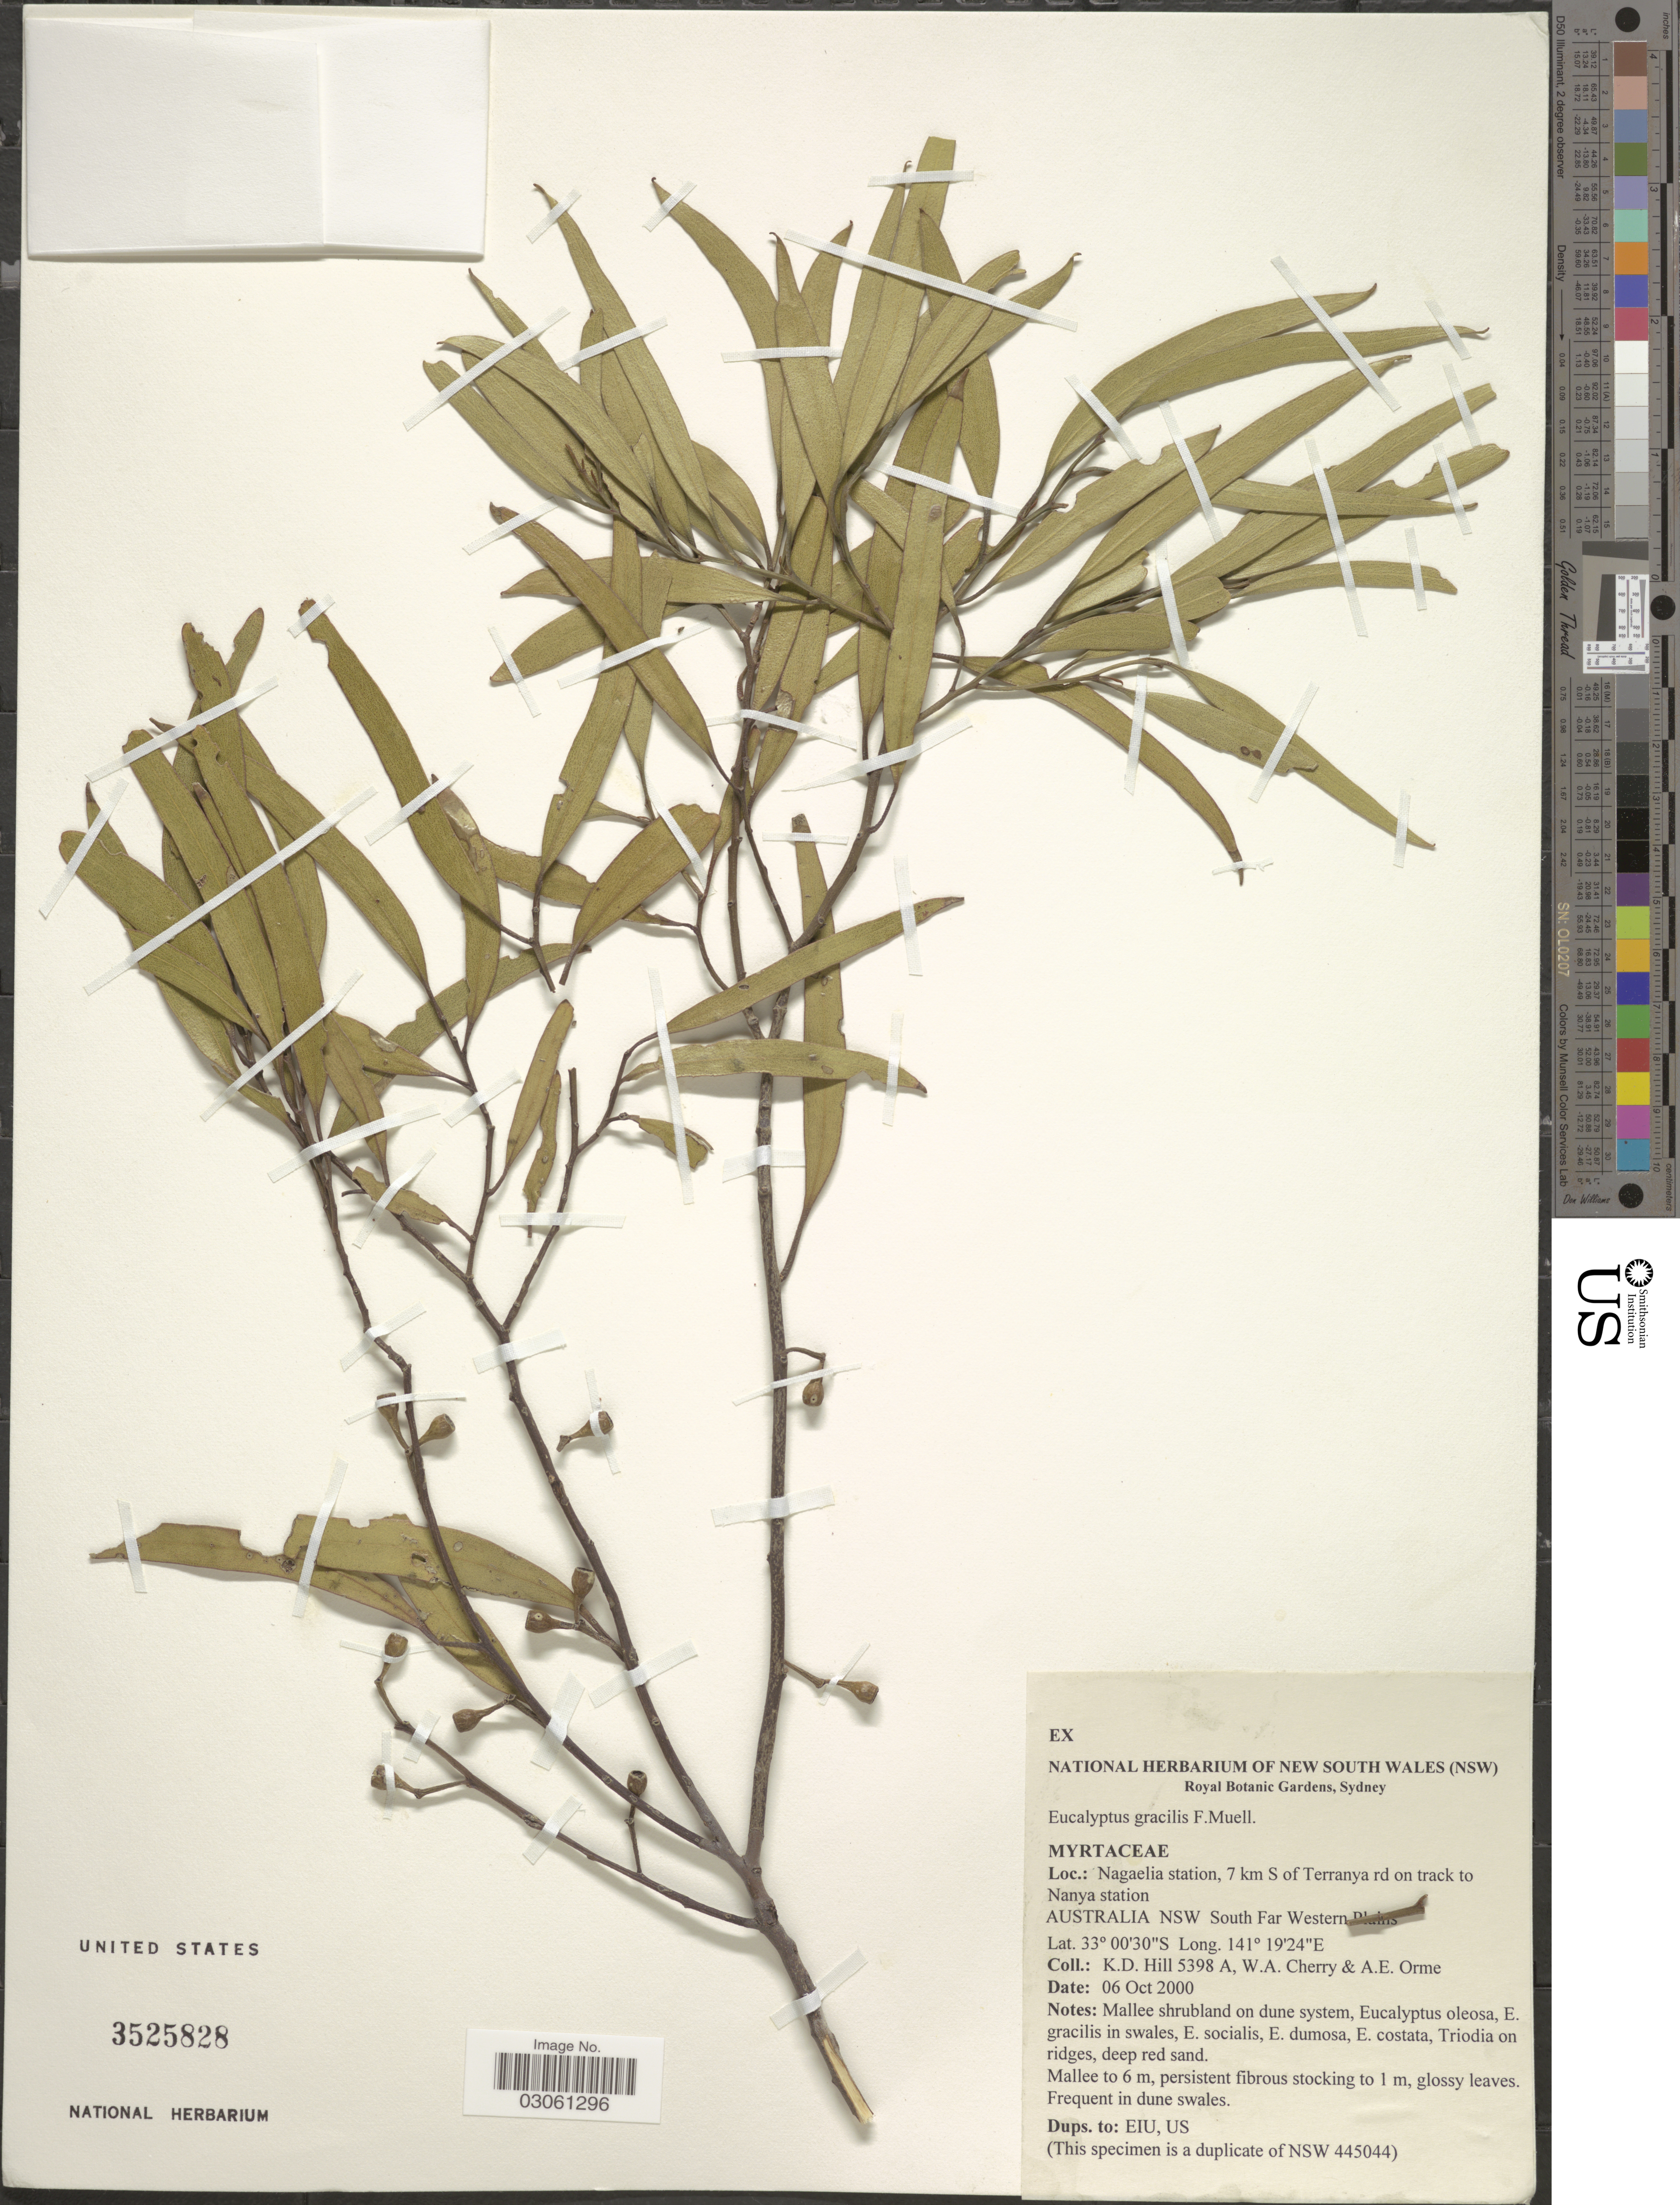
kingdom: Plantae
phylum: Tracheophyta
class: Magnoliopsida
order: Myrtales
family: Myrtaceae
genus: Eucalyptus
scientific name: Eucalyptus gracilis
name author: F. Muell.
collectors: K. D. Hill, W. A. Cherry & A. Orme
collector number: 5398A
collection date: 2000-10-06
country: Australia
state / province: New South Wales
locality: Nagaelia station, 7 km S of Terranya rd on track to Nanya station. NSW. South Far Western [illegible text].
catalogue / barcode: US 3525828